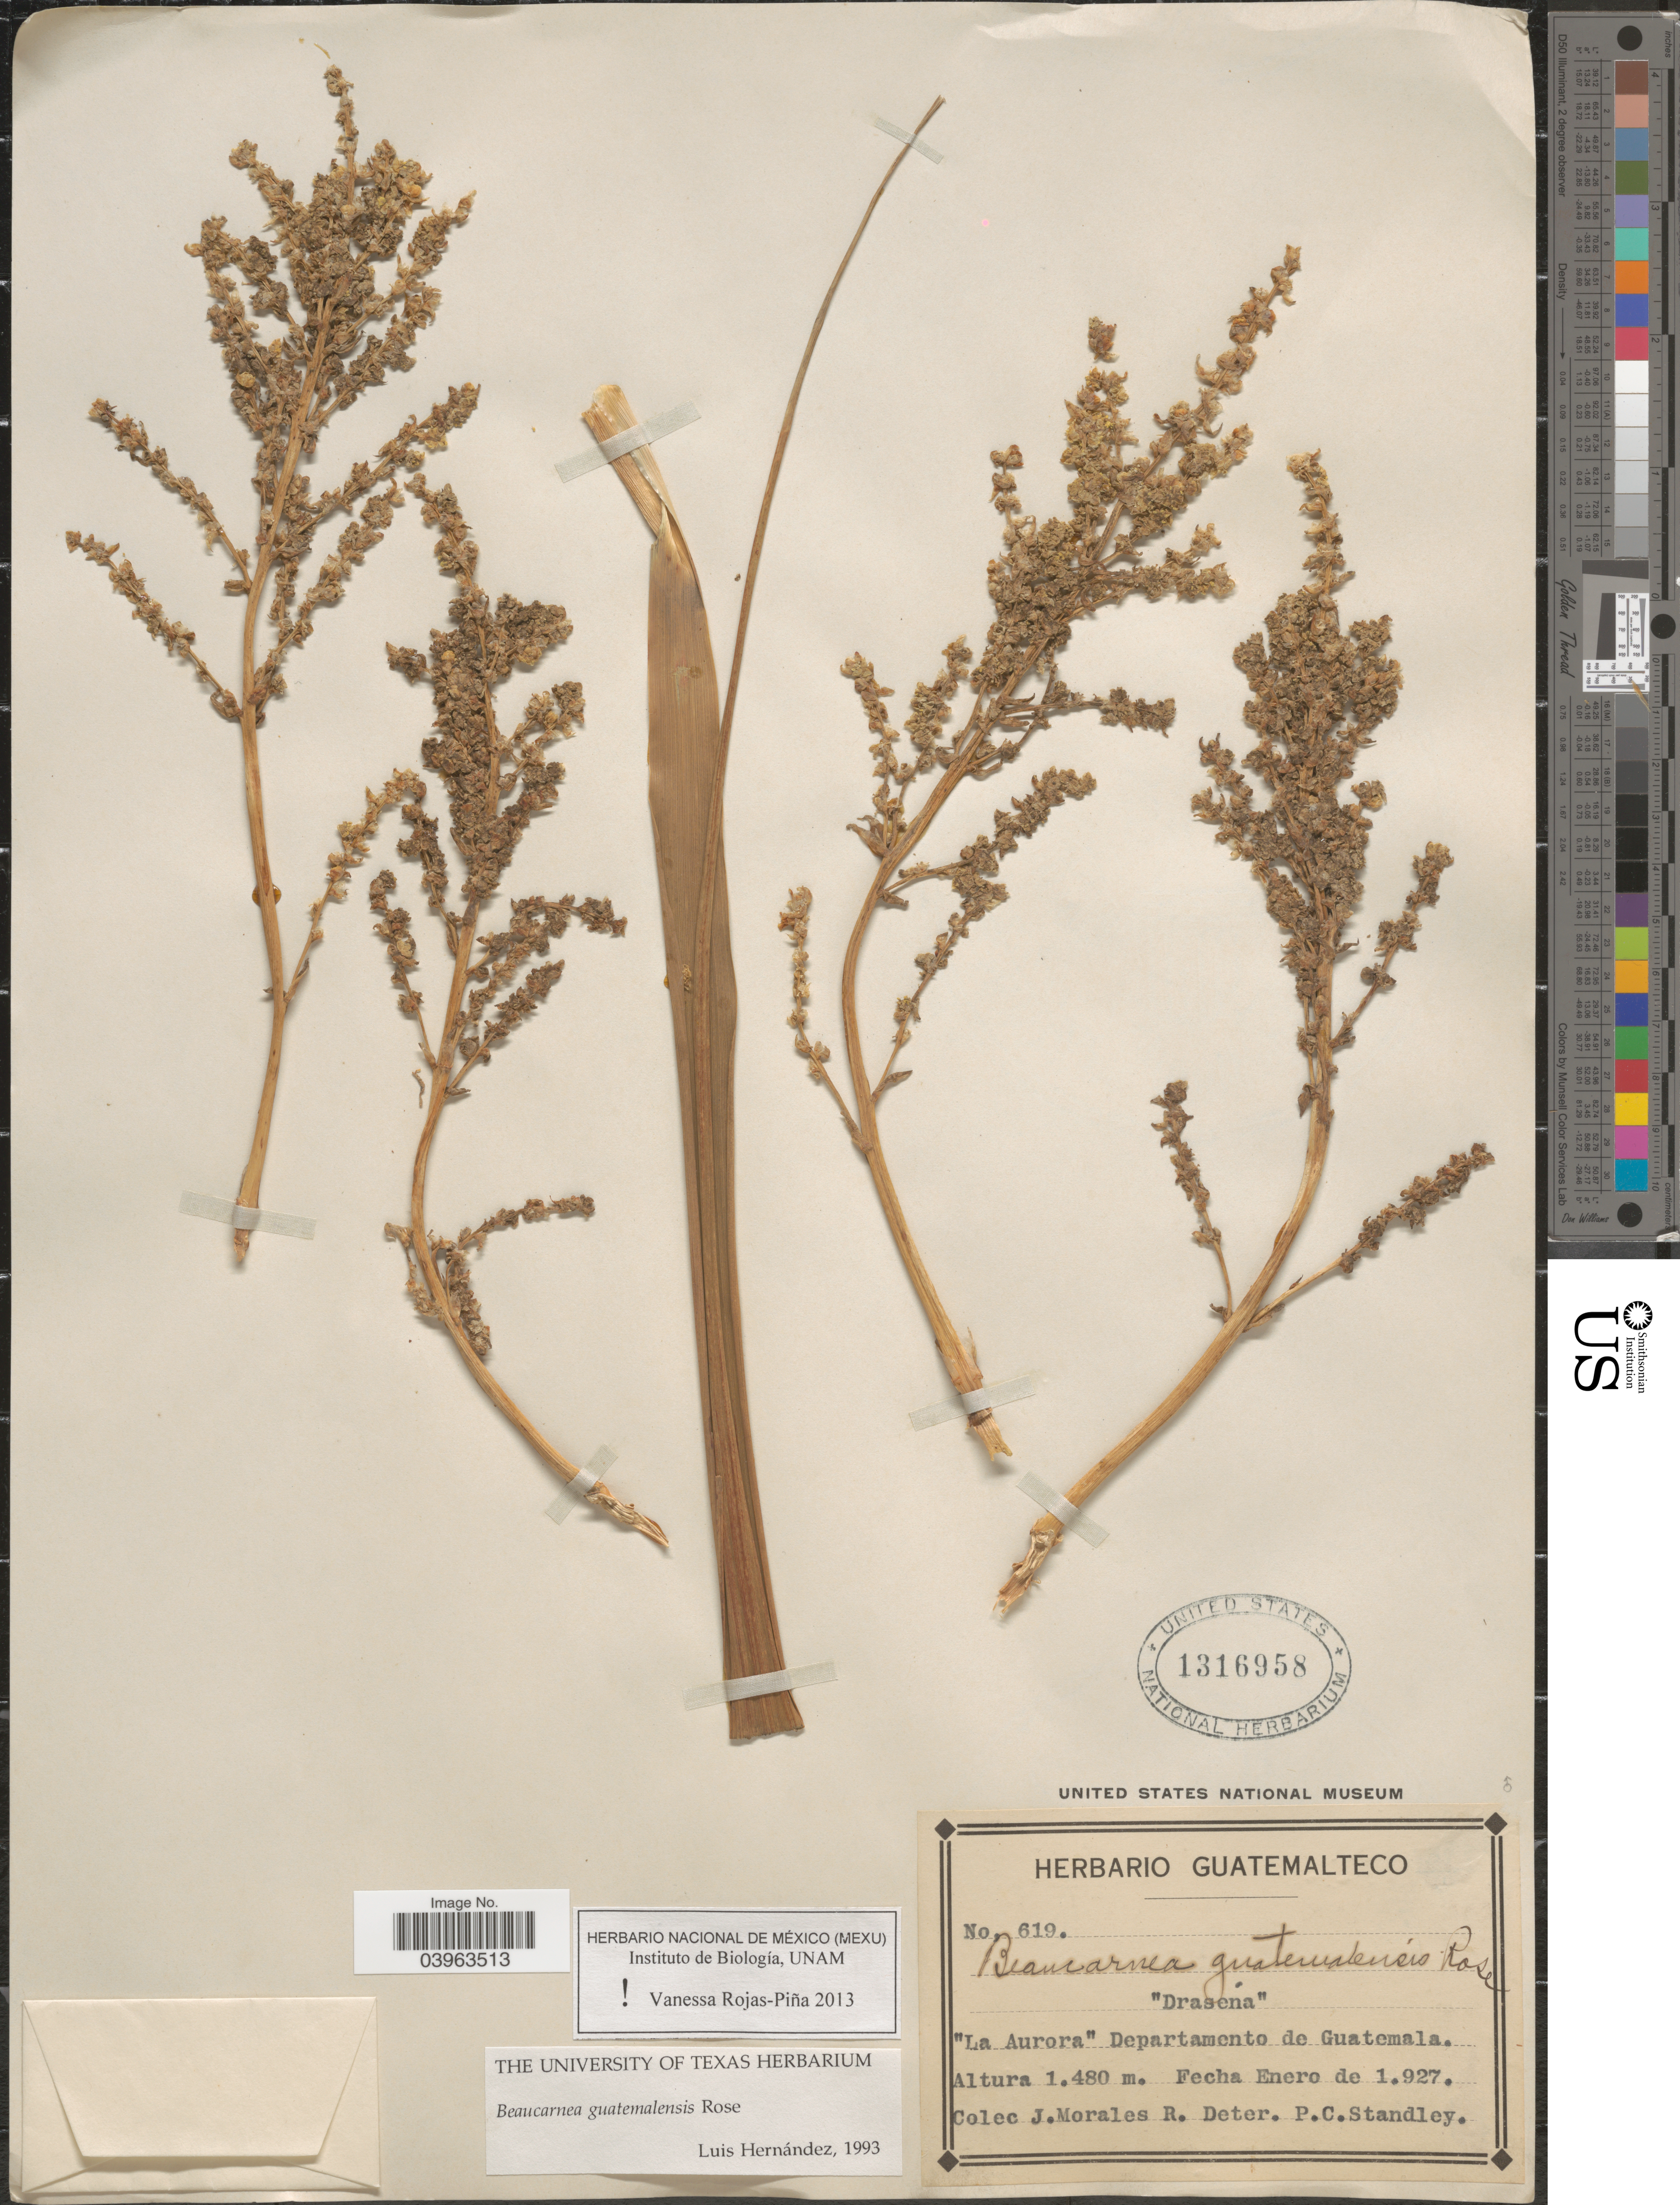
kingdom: Plantae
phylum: Tracheophyta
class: Liliopsida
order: Asparagales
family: Asparagaceae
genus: Beaucarnea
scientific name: Beaucarnea guatemalensis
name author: Rose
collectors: J. Morales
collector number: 619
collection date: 1927-01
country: Guatemala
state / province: Guatemala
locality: La Aurora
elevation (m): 1480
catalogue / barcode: US 1316958